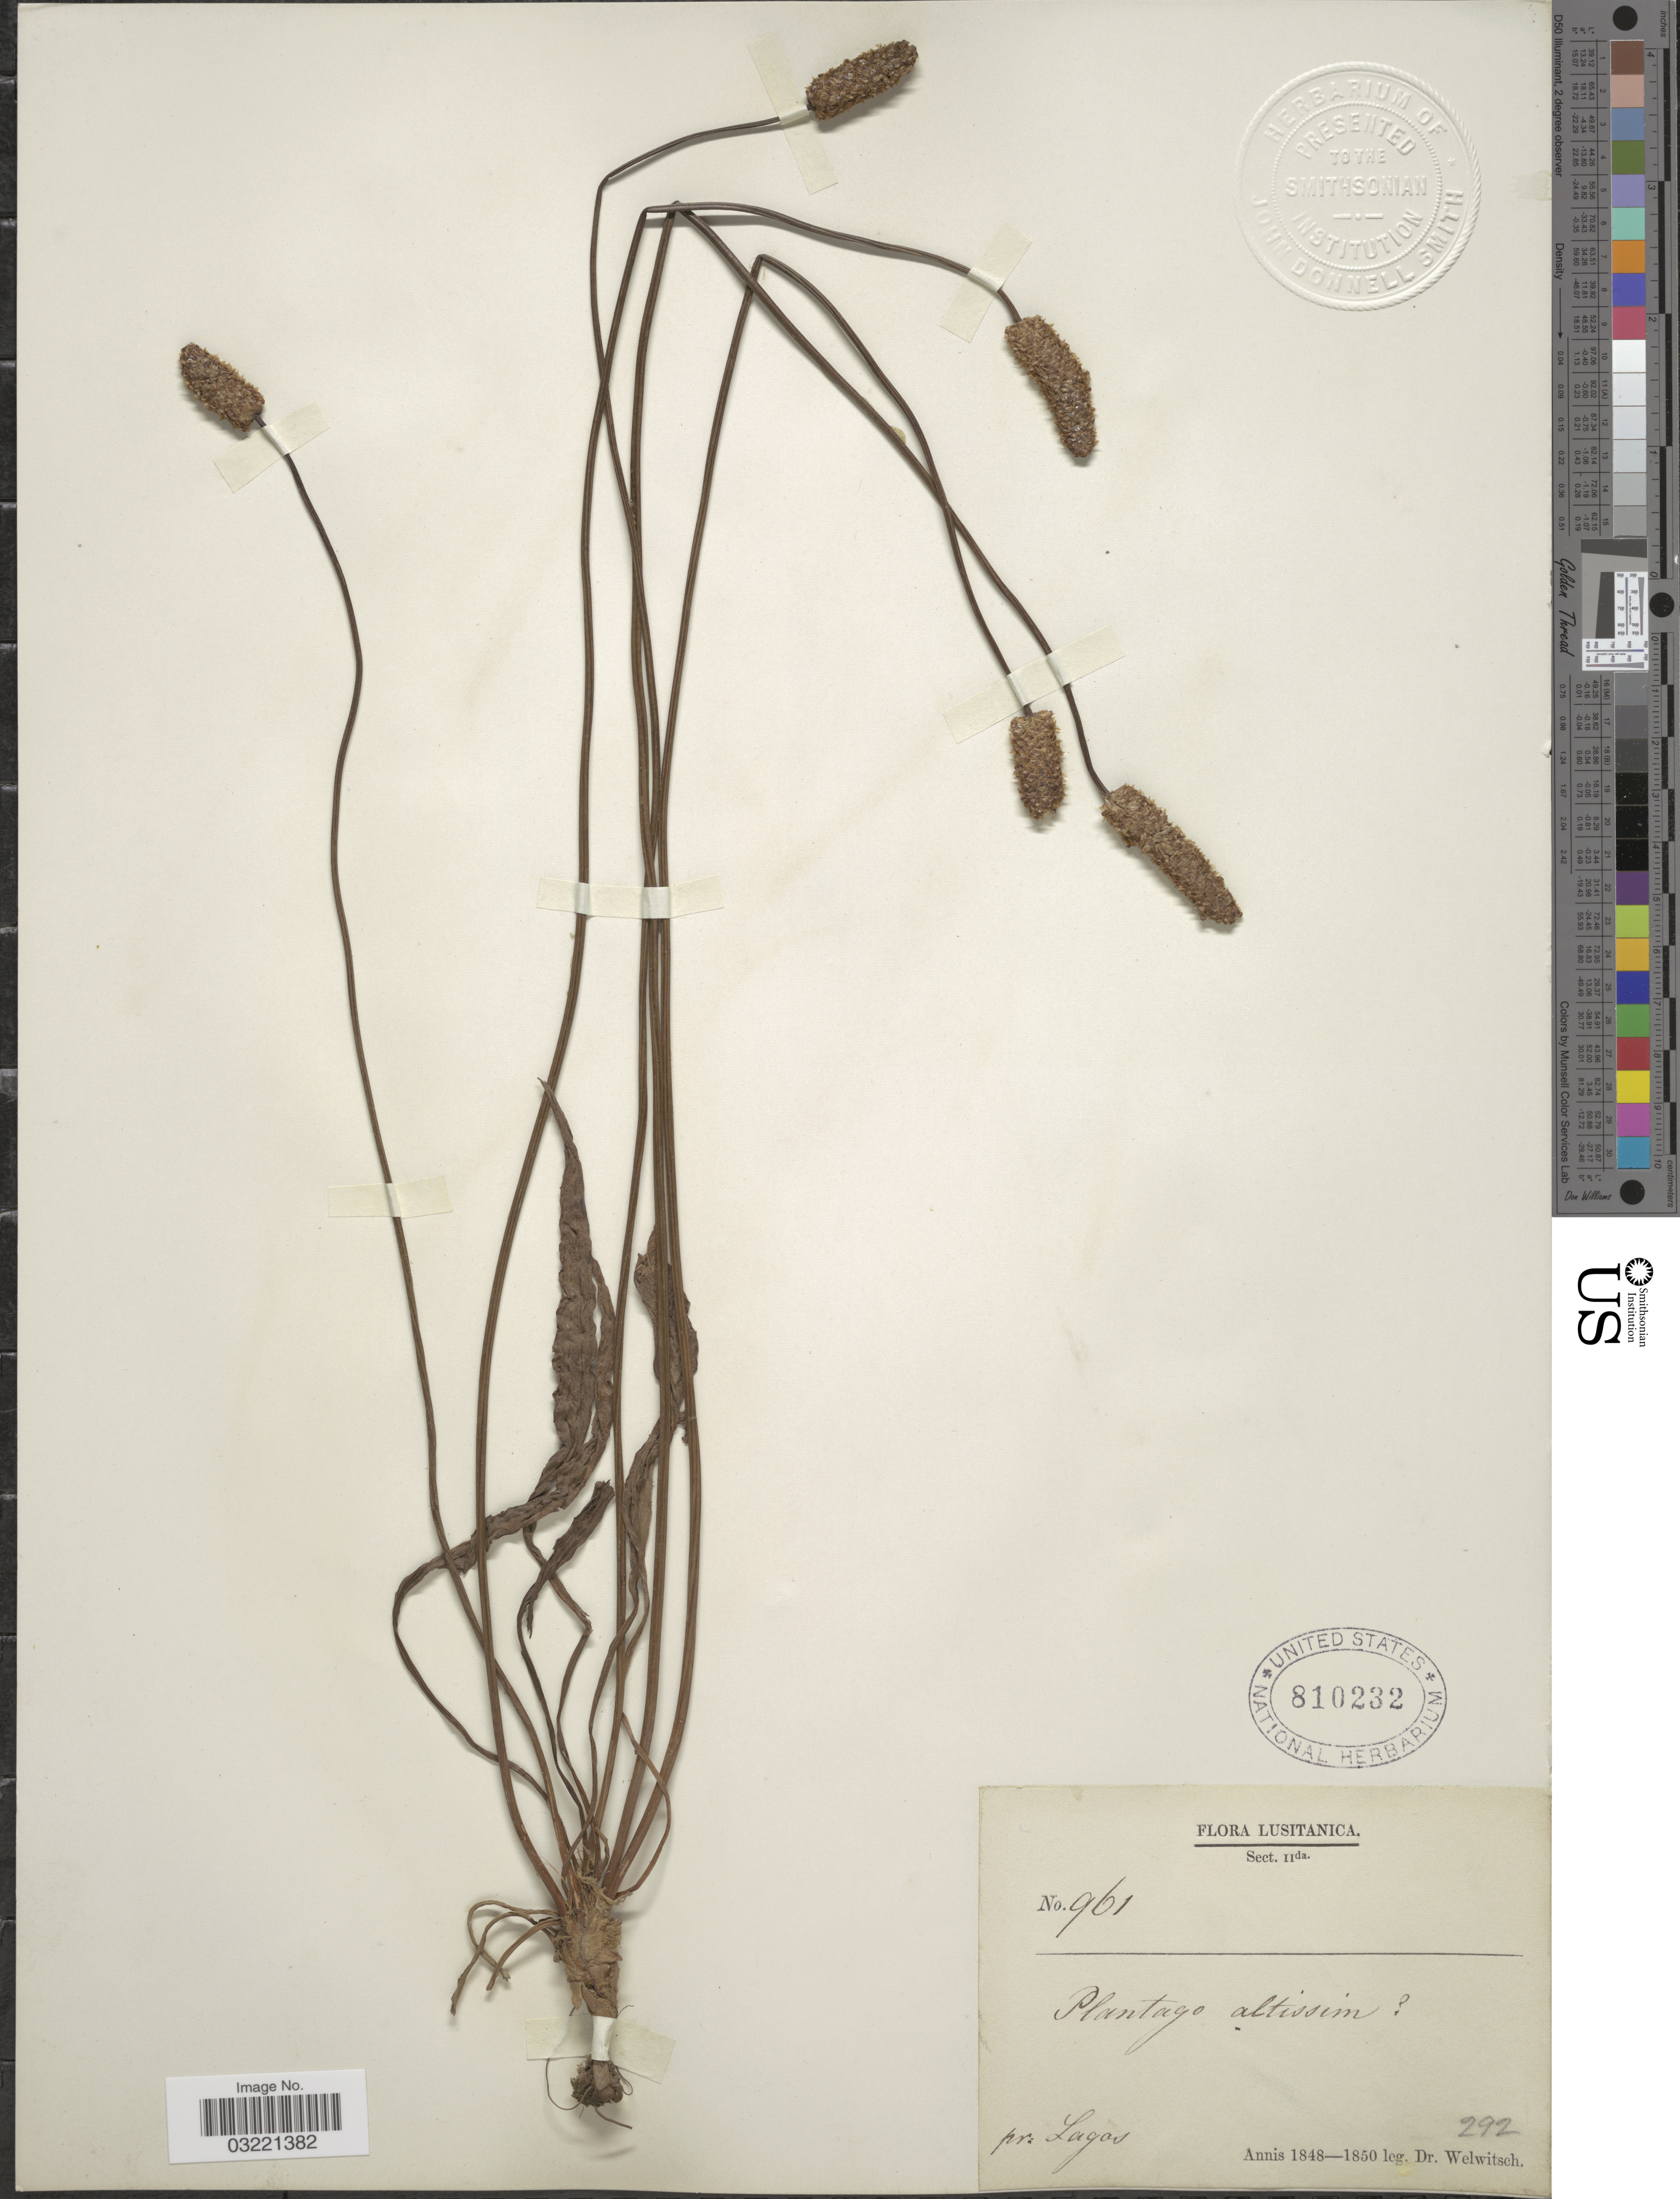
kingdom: Plantae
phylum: Tracheophyta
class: Magnoliopsida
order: Lamiales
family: Plantaginaceae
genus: Plantago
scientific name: Plantago altissima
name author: L.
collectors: -. Welwitsch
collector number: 961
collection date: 1848/1850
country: Portugal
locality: Lusitanica. Pr. Lagos.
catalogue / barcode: US 810232